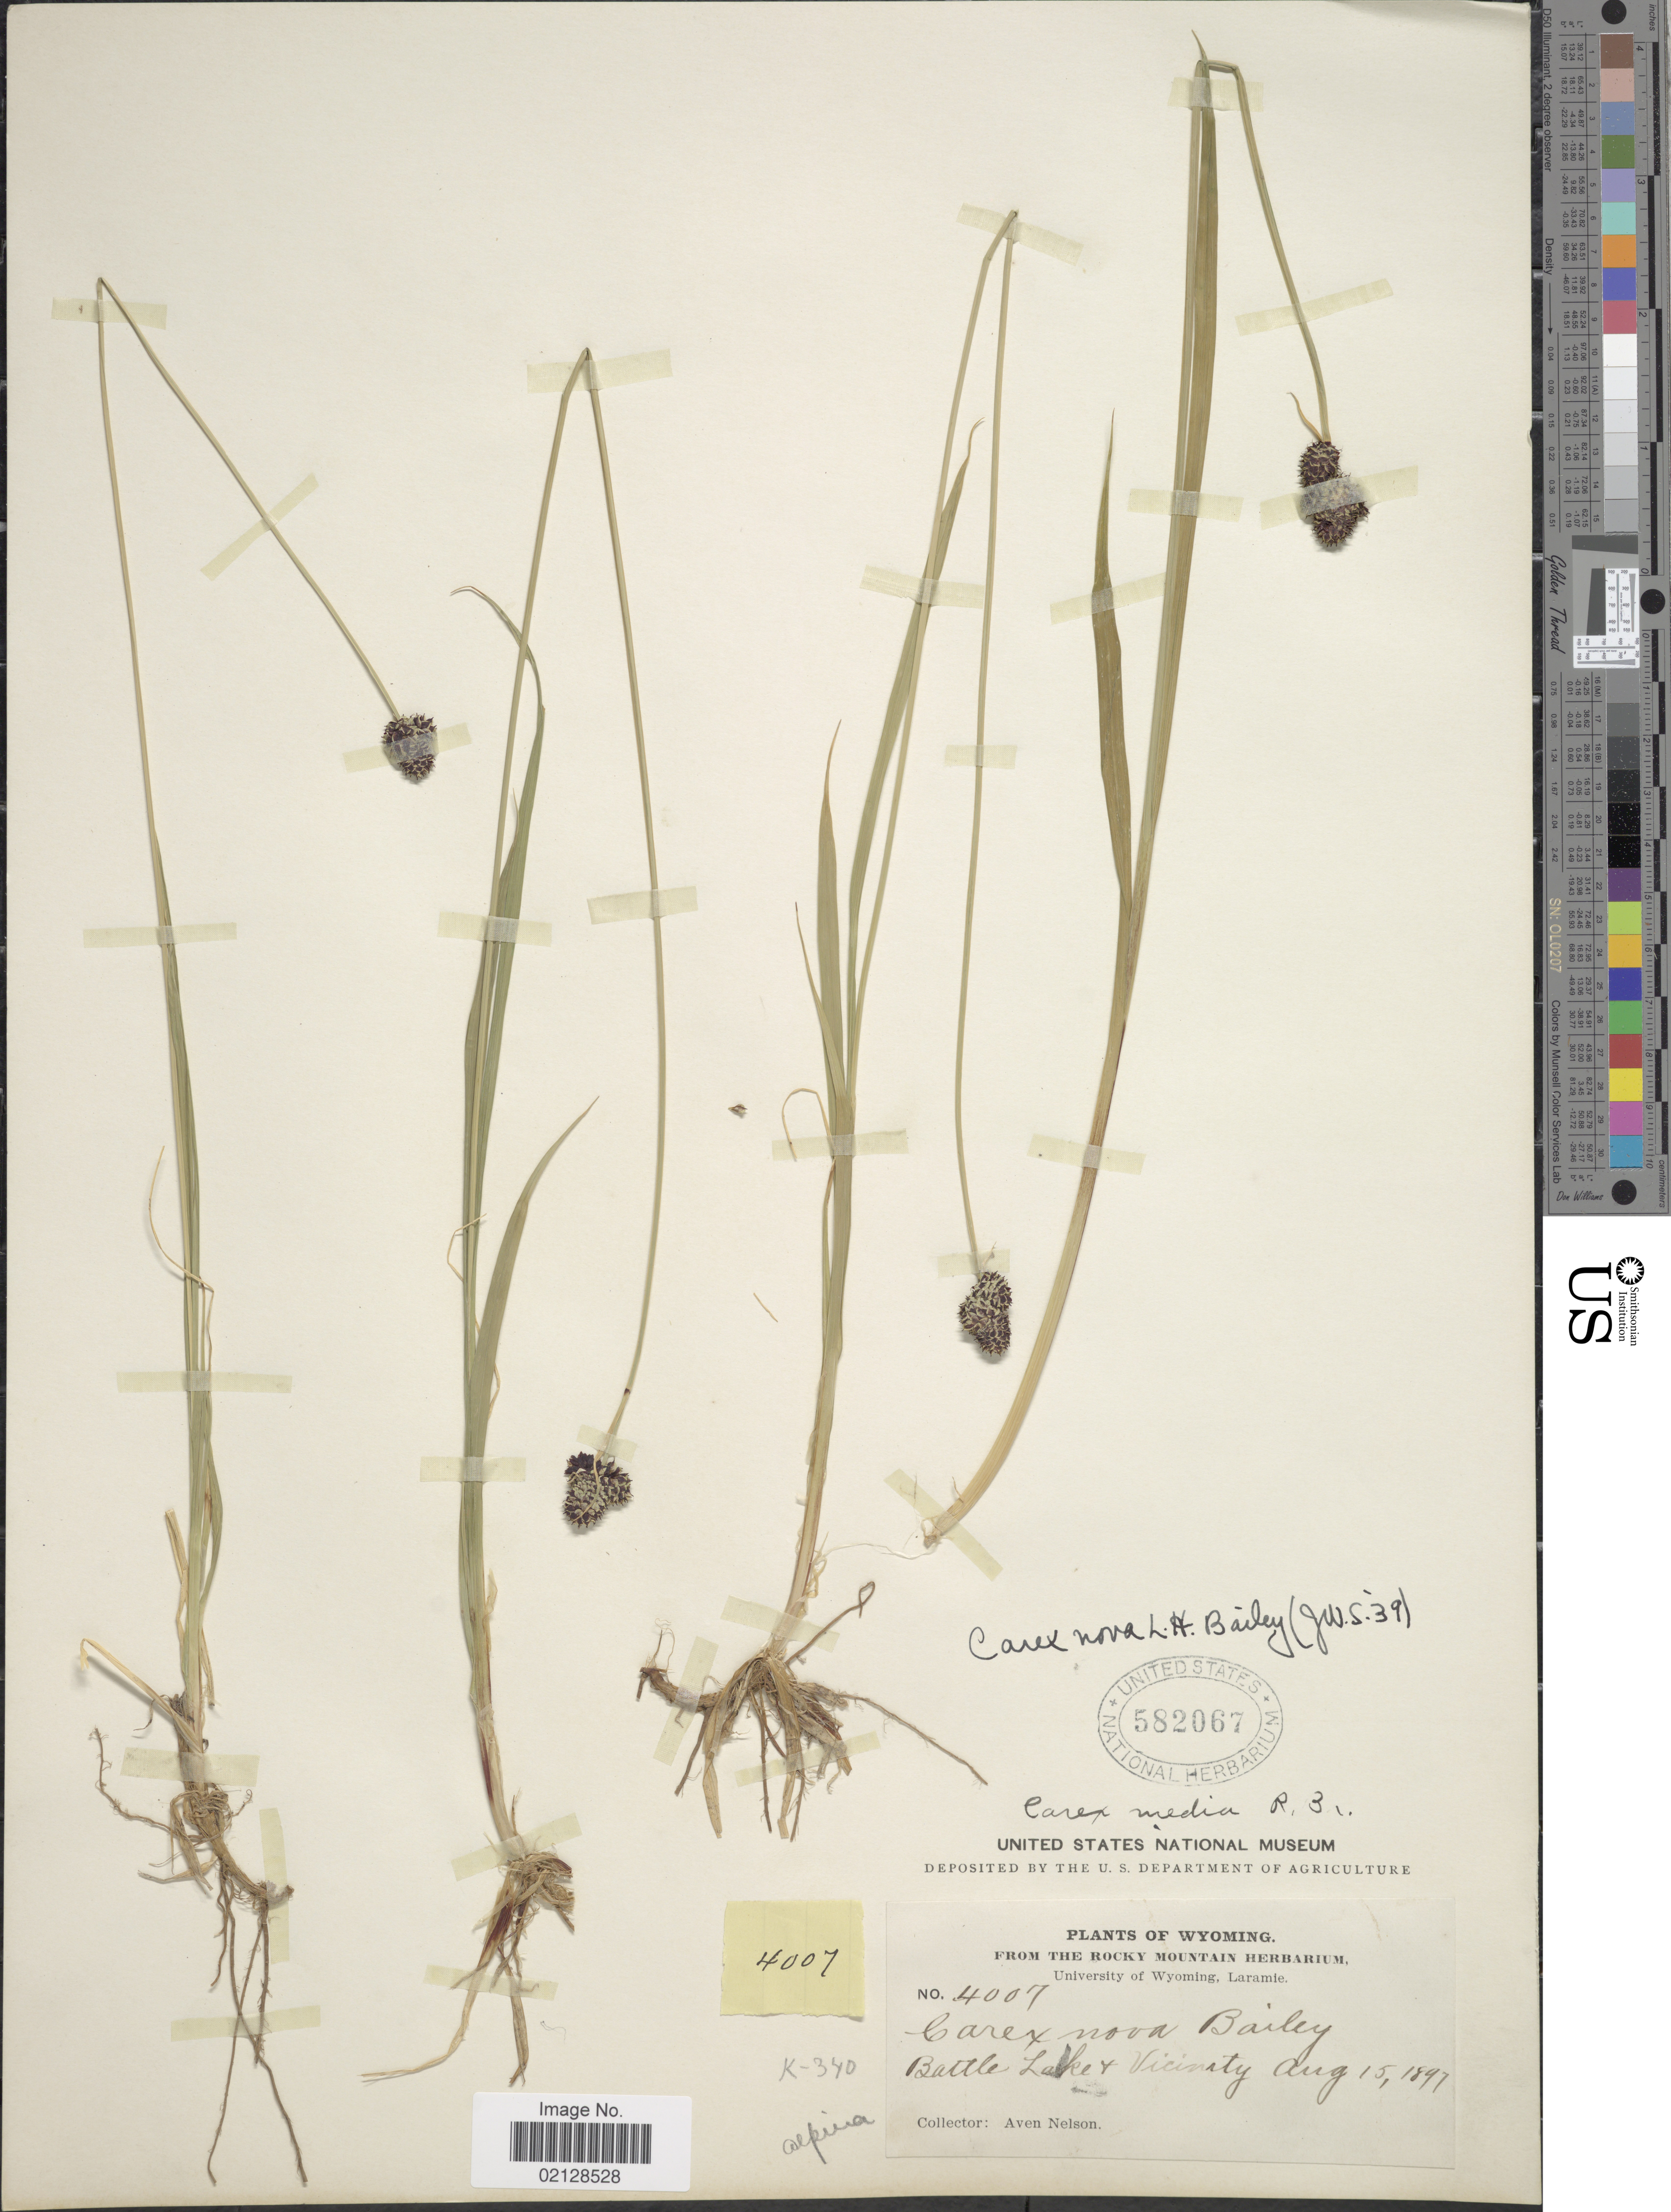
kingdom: Plantae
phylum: Tracheophyta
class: Liliopsida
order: Poales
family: Cyperaceae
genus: Carex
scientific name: Carex pelocarpa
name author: F.J. Herm.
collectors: A. Nelson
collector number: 4007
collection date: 1897-08-15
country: United States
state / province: Wyoming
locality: Battle Lake & Vicinity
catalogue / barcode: US 582067